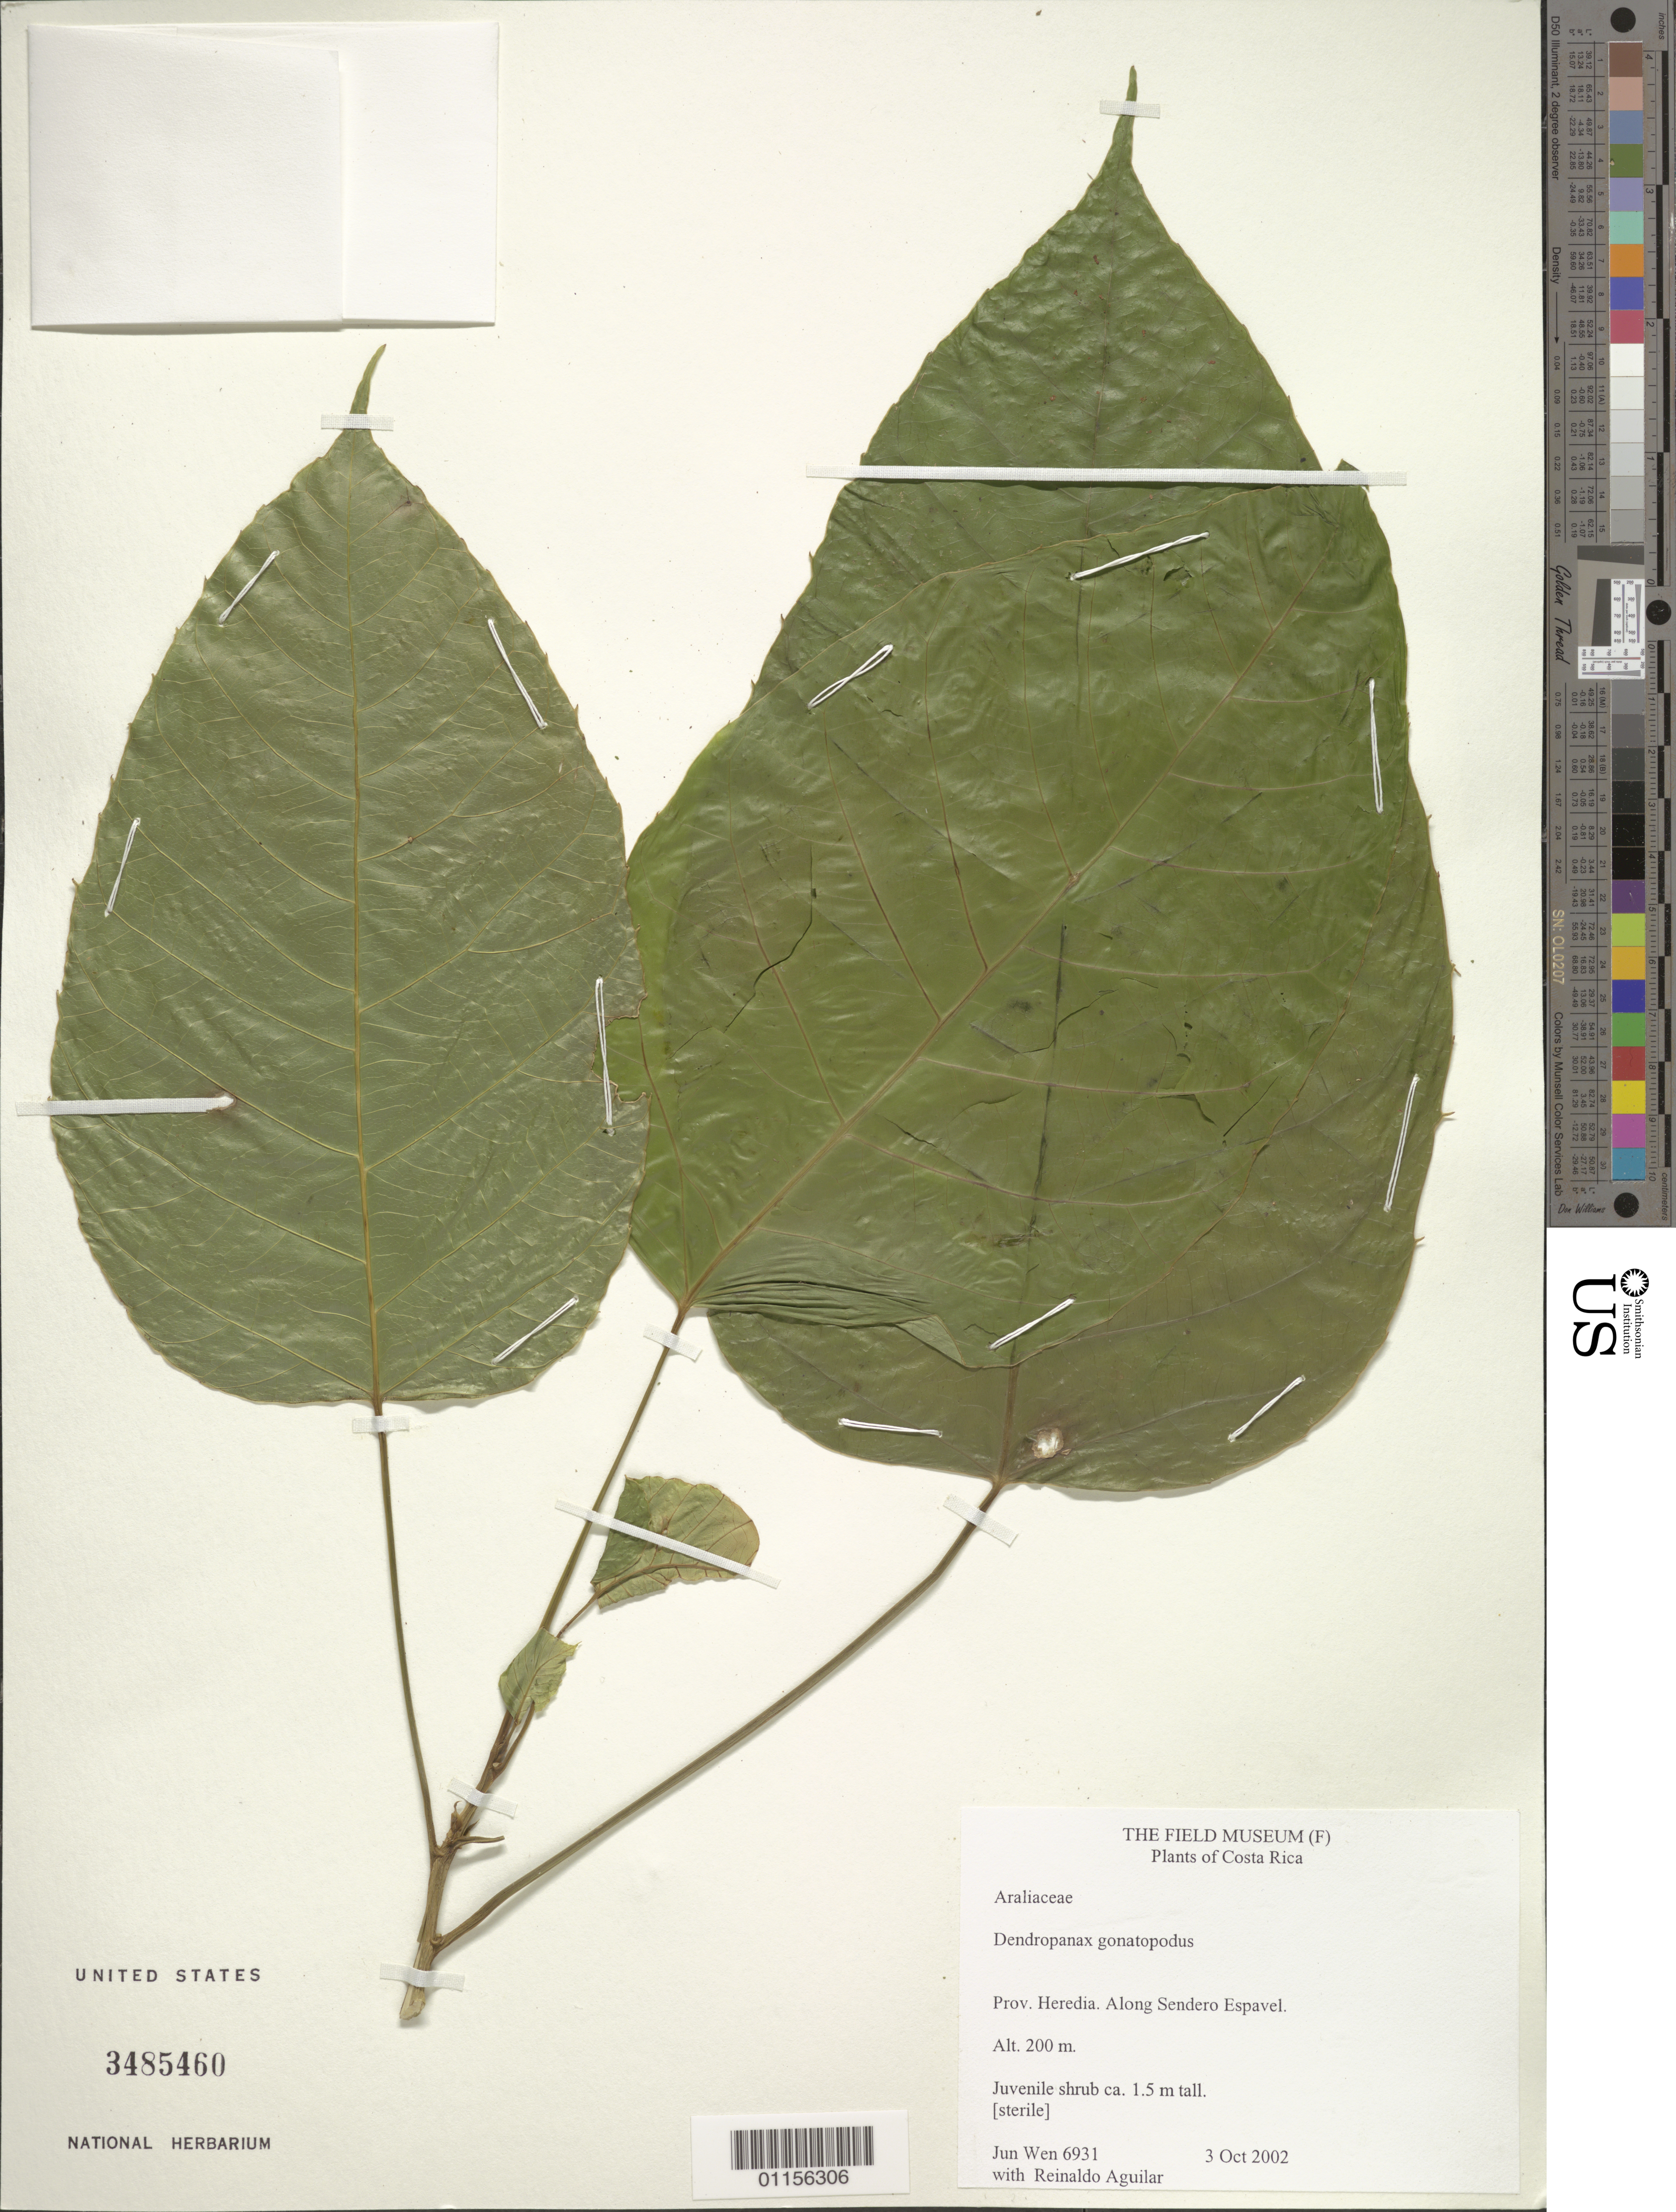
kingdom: Plantae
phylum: Tracheophyta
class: Magnoliopsida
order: Apiales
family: Araliaceae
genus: Dendropanax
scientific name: Dendropanax gonatopodus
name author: (Donn. Sm.) A.C. Sm.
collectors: J. Wen & R. Aguilar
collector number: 6931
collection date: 2002-10-03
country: Costa Rica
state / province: Heredia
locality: Along Sendero Espavel.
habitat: Juvenile shrub.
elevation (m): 200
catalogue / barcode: US 3485460